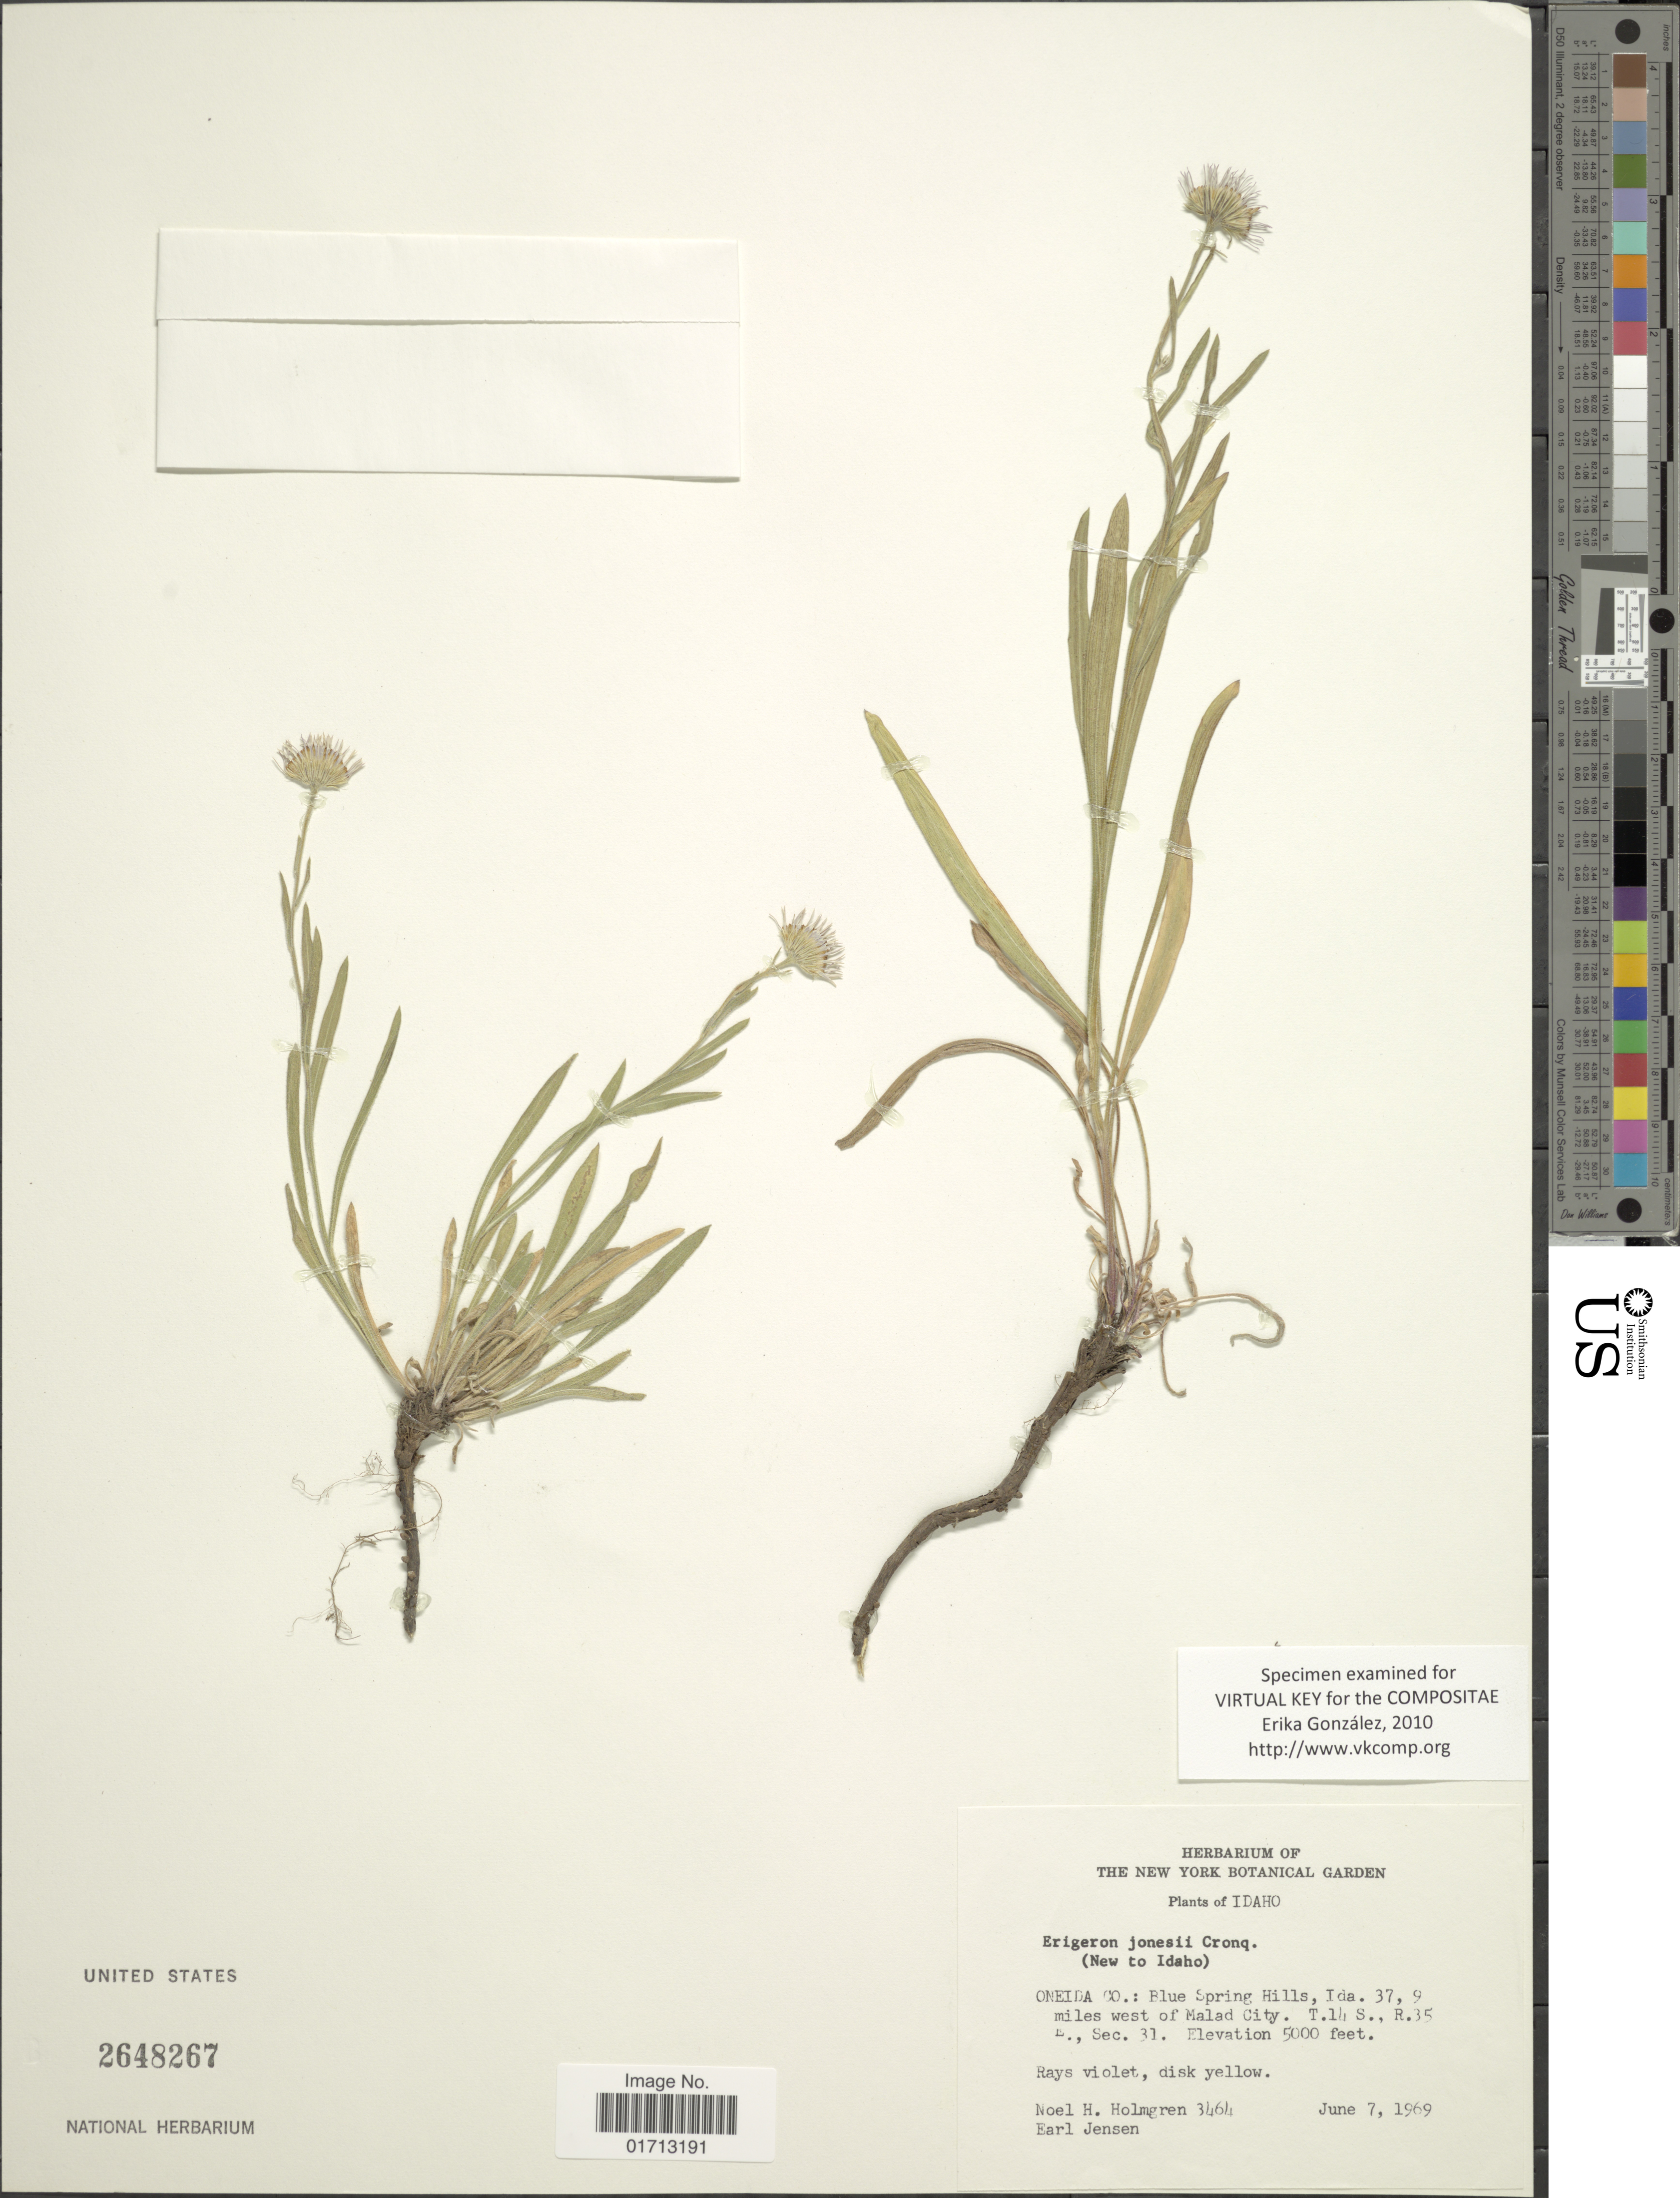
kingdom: Plantae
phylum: Tracheophyta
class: Magnoliopsida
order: Asterales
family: Asteraceae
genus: Erigeron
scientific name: Erigeron jonesii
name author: Cronq.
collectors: N. H. Holmgren & E. Jensen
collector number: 3464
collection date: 1969-06-07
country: United States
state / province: Idaho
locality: Oneida Co.: Blue Spring Hills, 37.9 miles west of Malad City. T.14S., R.35E., Sec. 31.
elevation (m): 1524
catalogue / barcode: US 2648267